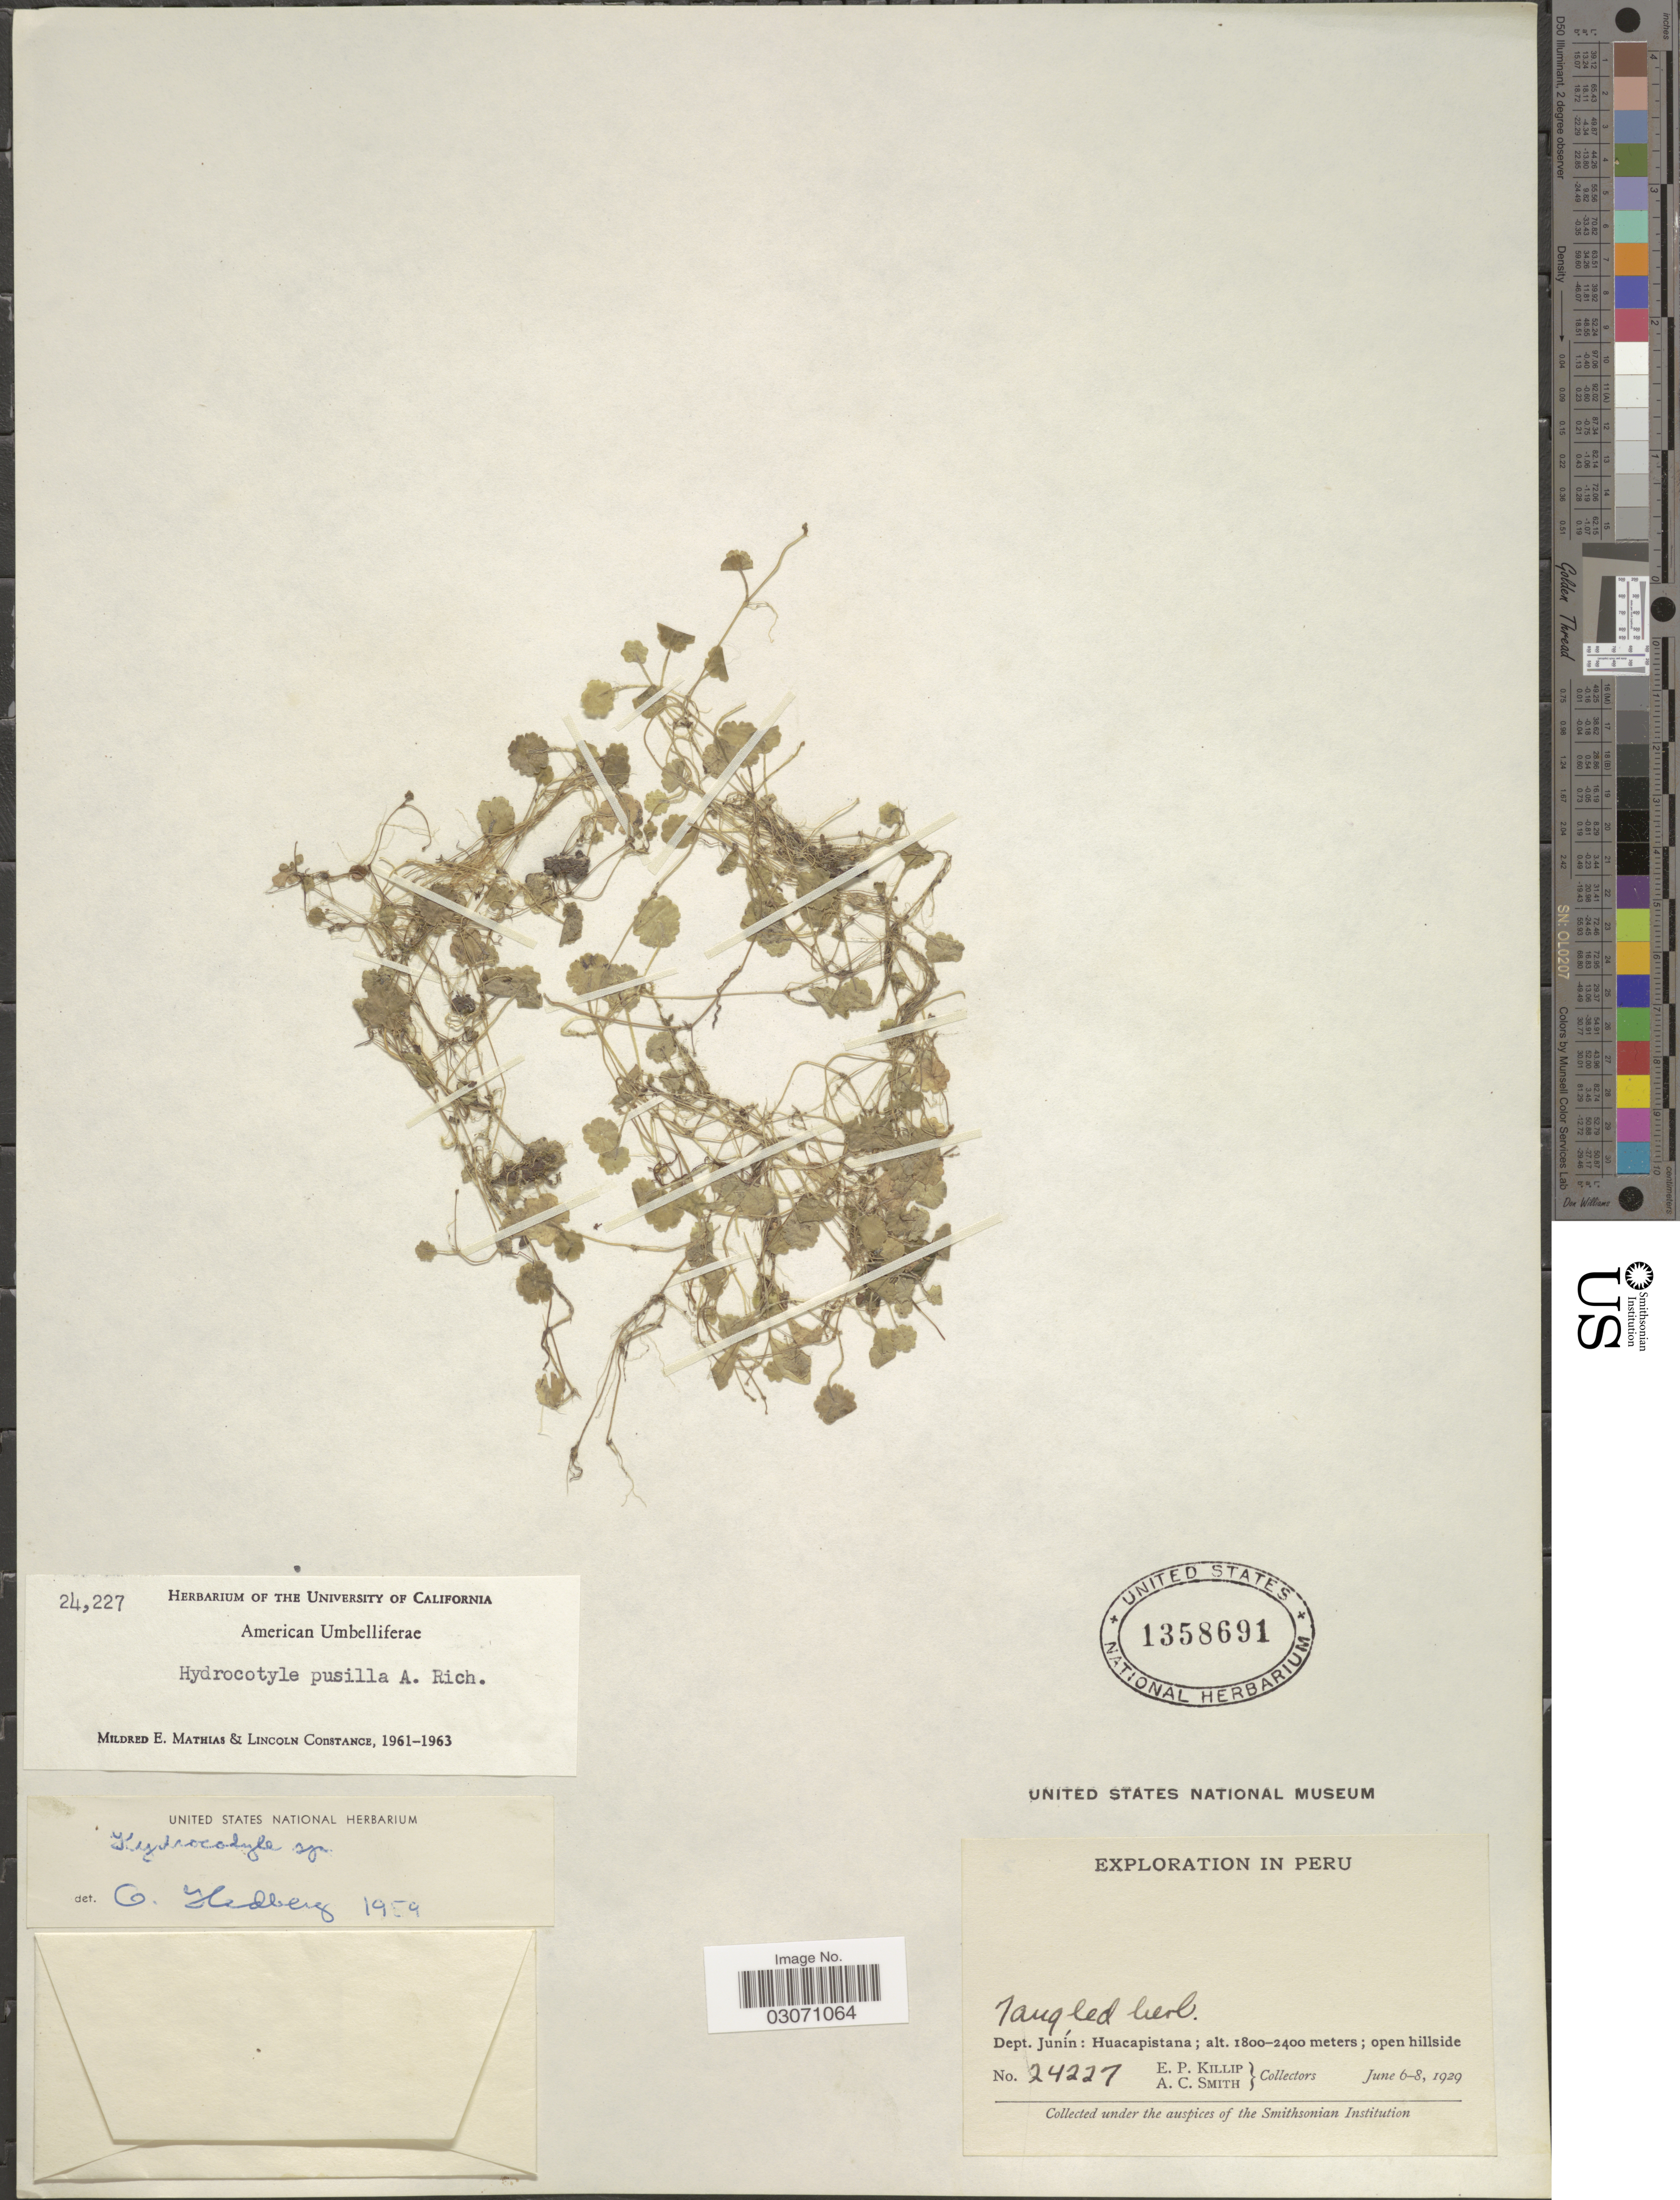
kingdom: Plantae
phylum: Tracheophyta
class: Magnoliopsida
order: Apiales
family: Araliaceae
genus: Hydrocotyle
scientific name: Hydrocotyle pusilla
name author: A. Rich.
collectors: E. P. Killip & A. C. Smith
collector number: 24227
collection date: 1929-06-06/1929-06-08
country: Peru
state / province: Junín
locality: Dept. Junín: Huacapistana, open hillside.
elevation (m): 1800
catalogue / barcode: US 1358691